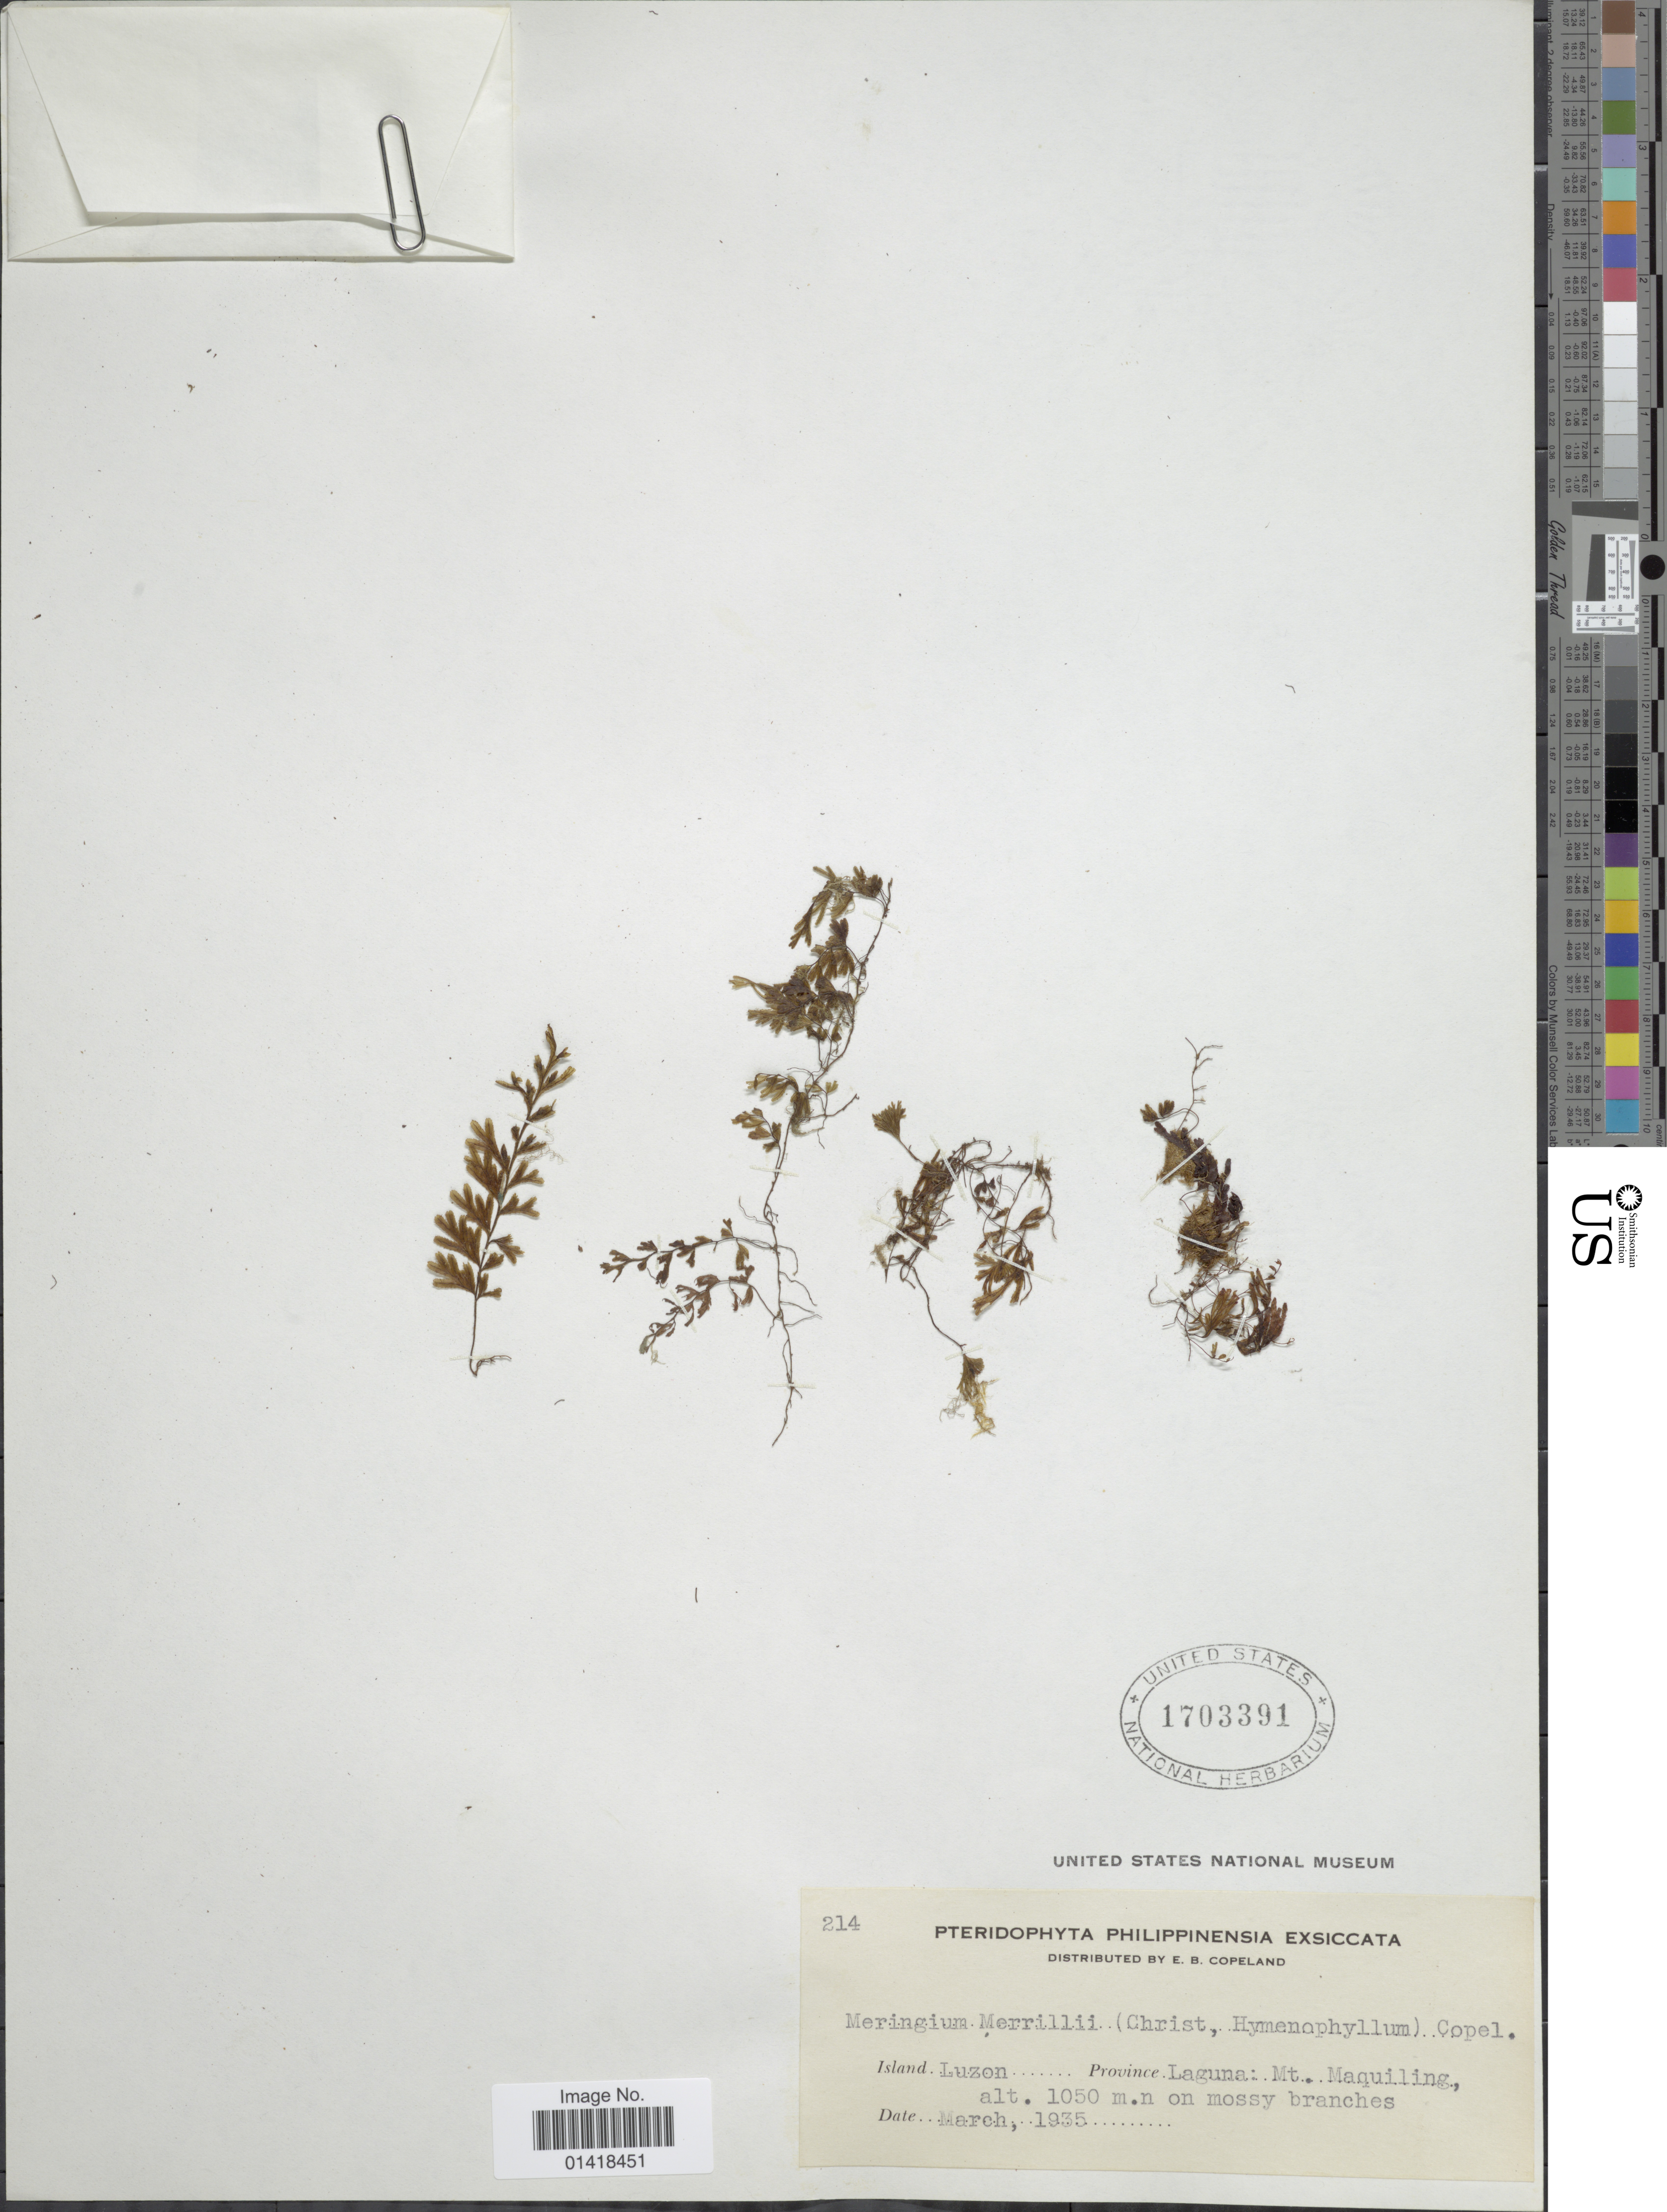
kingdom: Plantae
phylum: Tracheophyta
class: Polypodiopsida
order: Hymenophyllales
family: Hymenophyllaceae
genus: Hymenophyllum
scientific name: Hymenophyllum merrillii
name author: Christ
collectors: E. B. Copeland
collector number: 214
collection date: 1935-03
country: Philippines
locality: Island Luzon., Province Laguna: Mt. Maquiling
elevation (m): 1050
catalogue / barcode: US 1703391